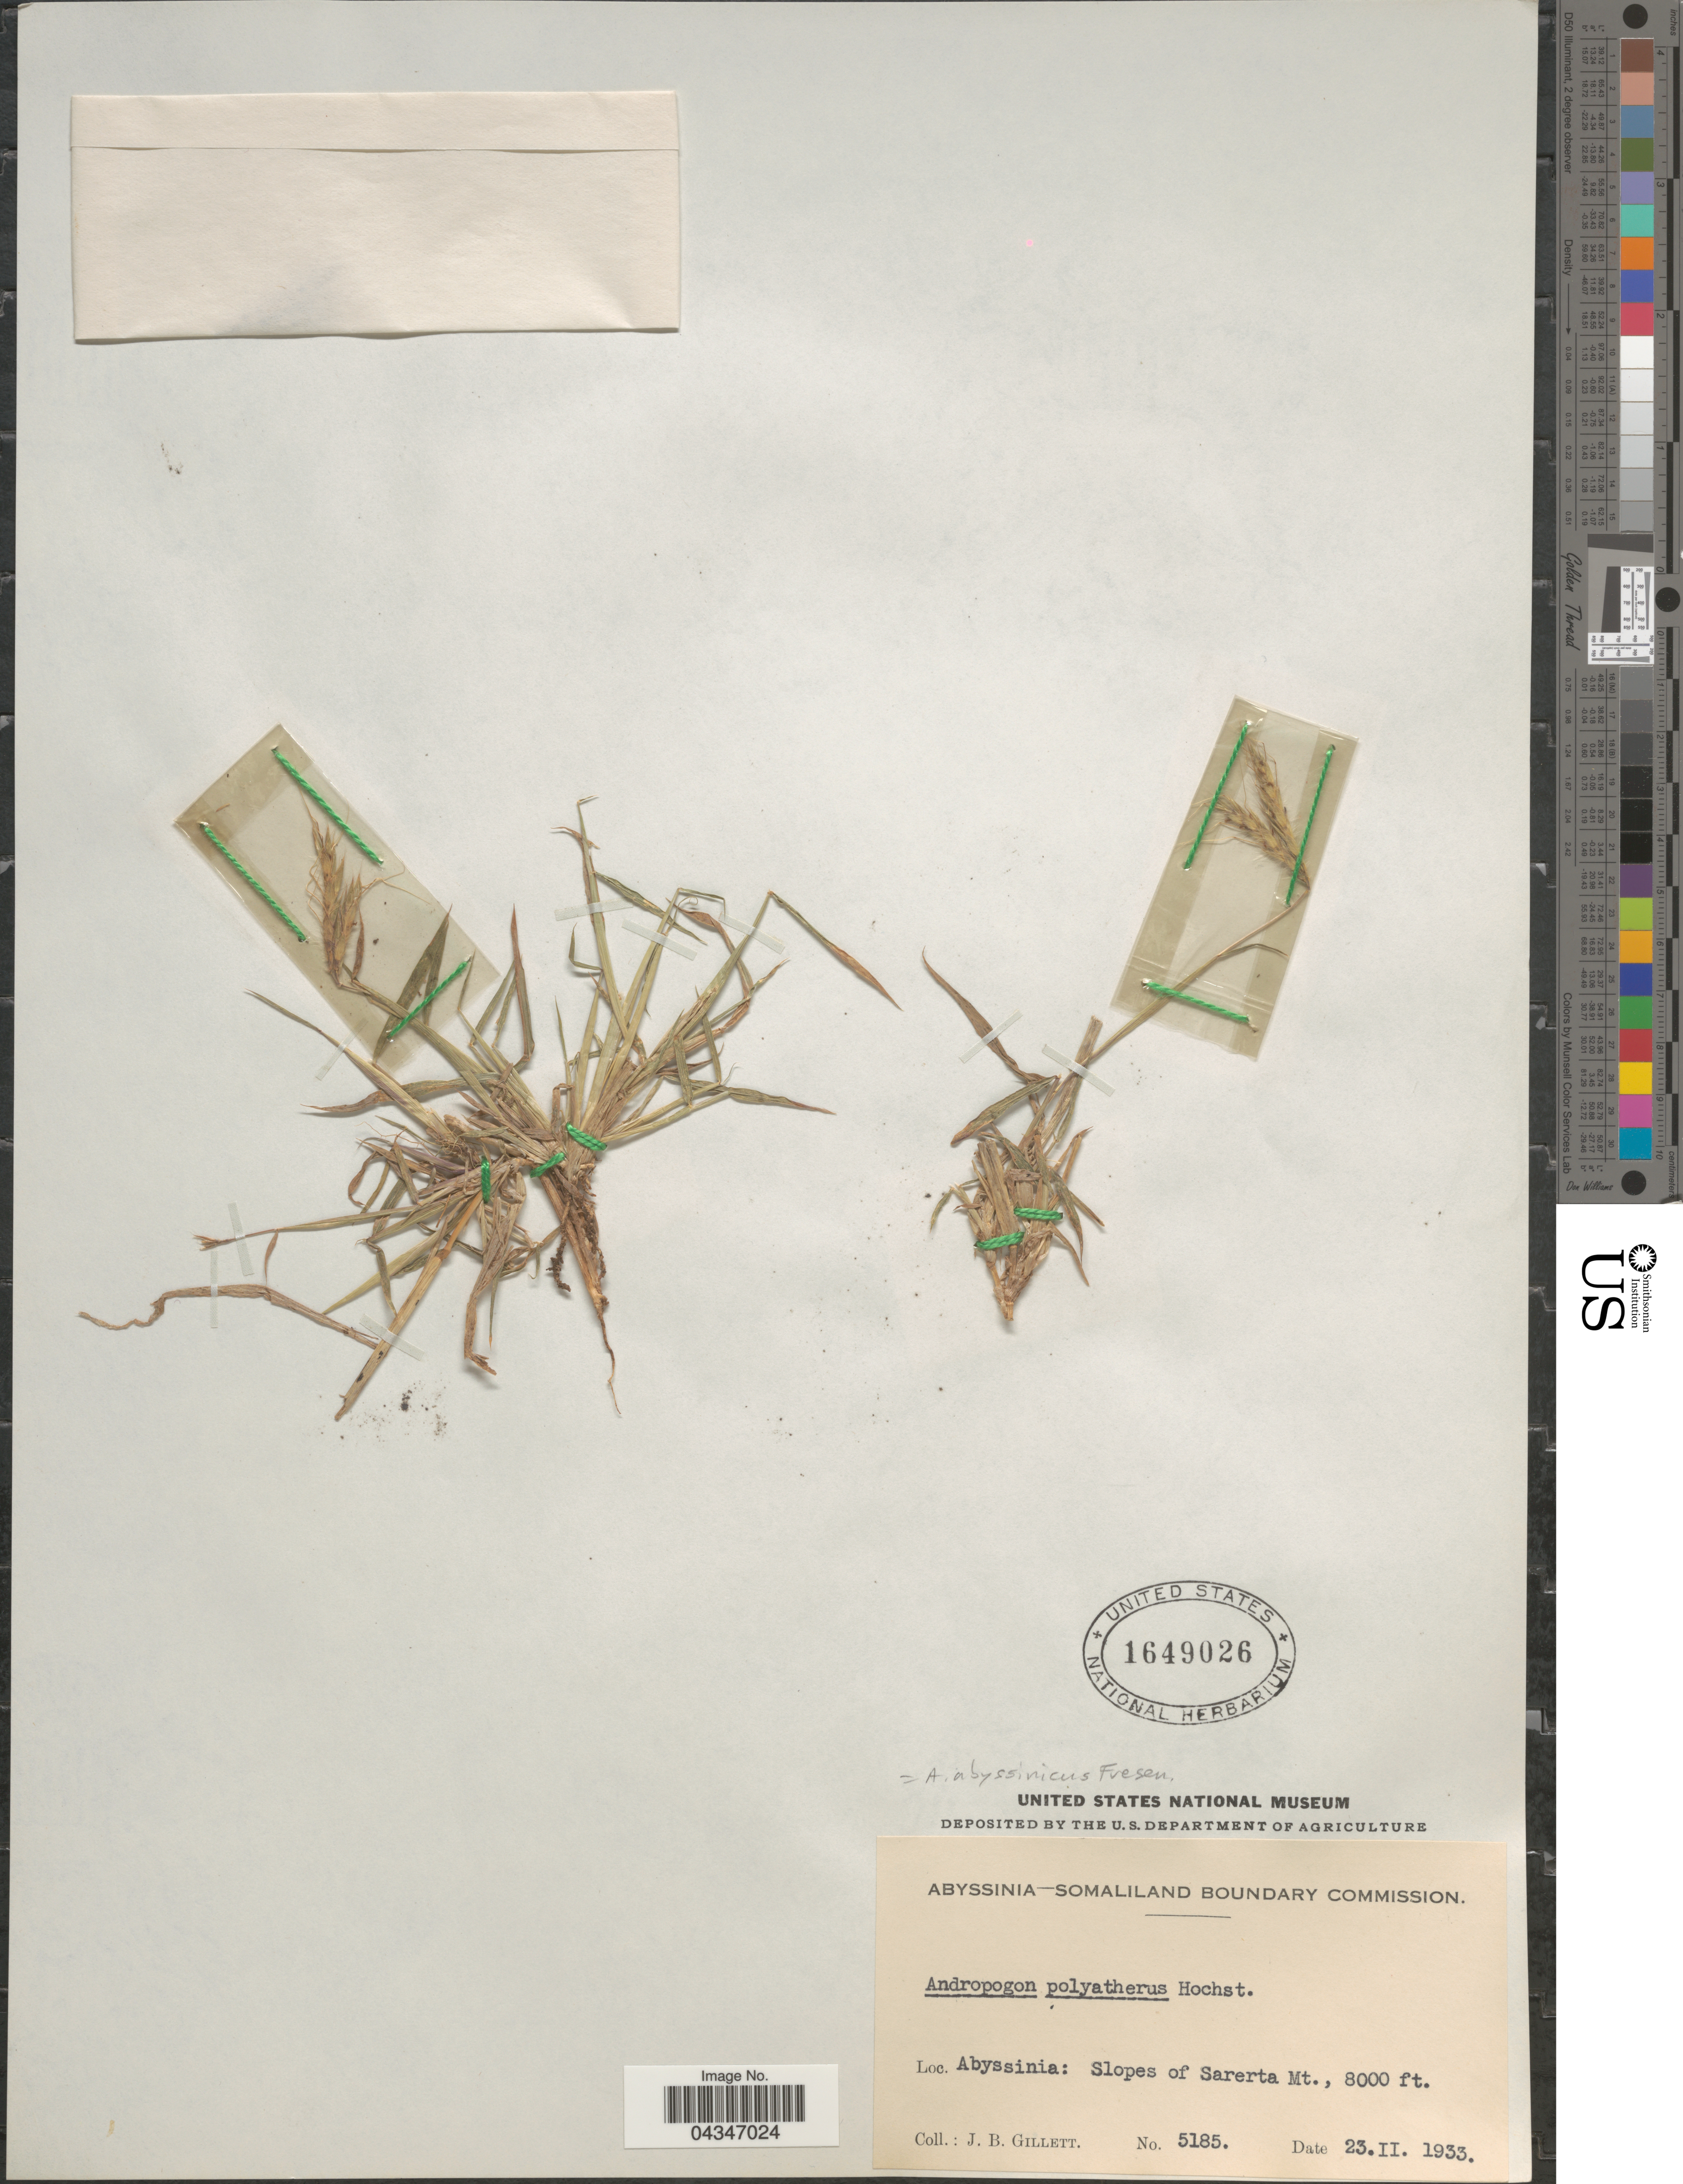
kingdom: Plantae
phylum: Tracheophyta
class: Liliopsida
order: Poales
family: Poaceae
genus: Andropogon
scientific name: Andropogon abyssinicus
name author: Fresen.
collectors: J. B. Gillett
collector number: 5185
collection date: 1933-02-23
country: Ethiopia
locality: Abyssinia: Slopes of Sarerta Mt.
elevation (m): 2438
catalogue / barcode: US 1649026